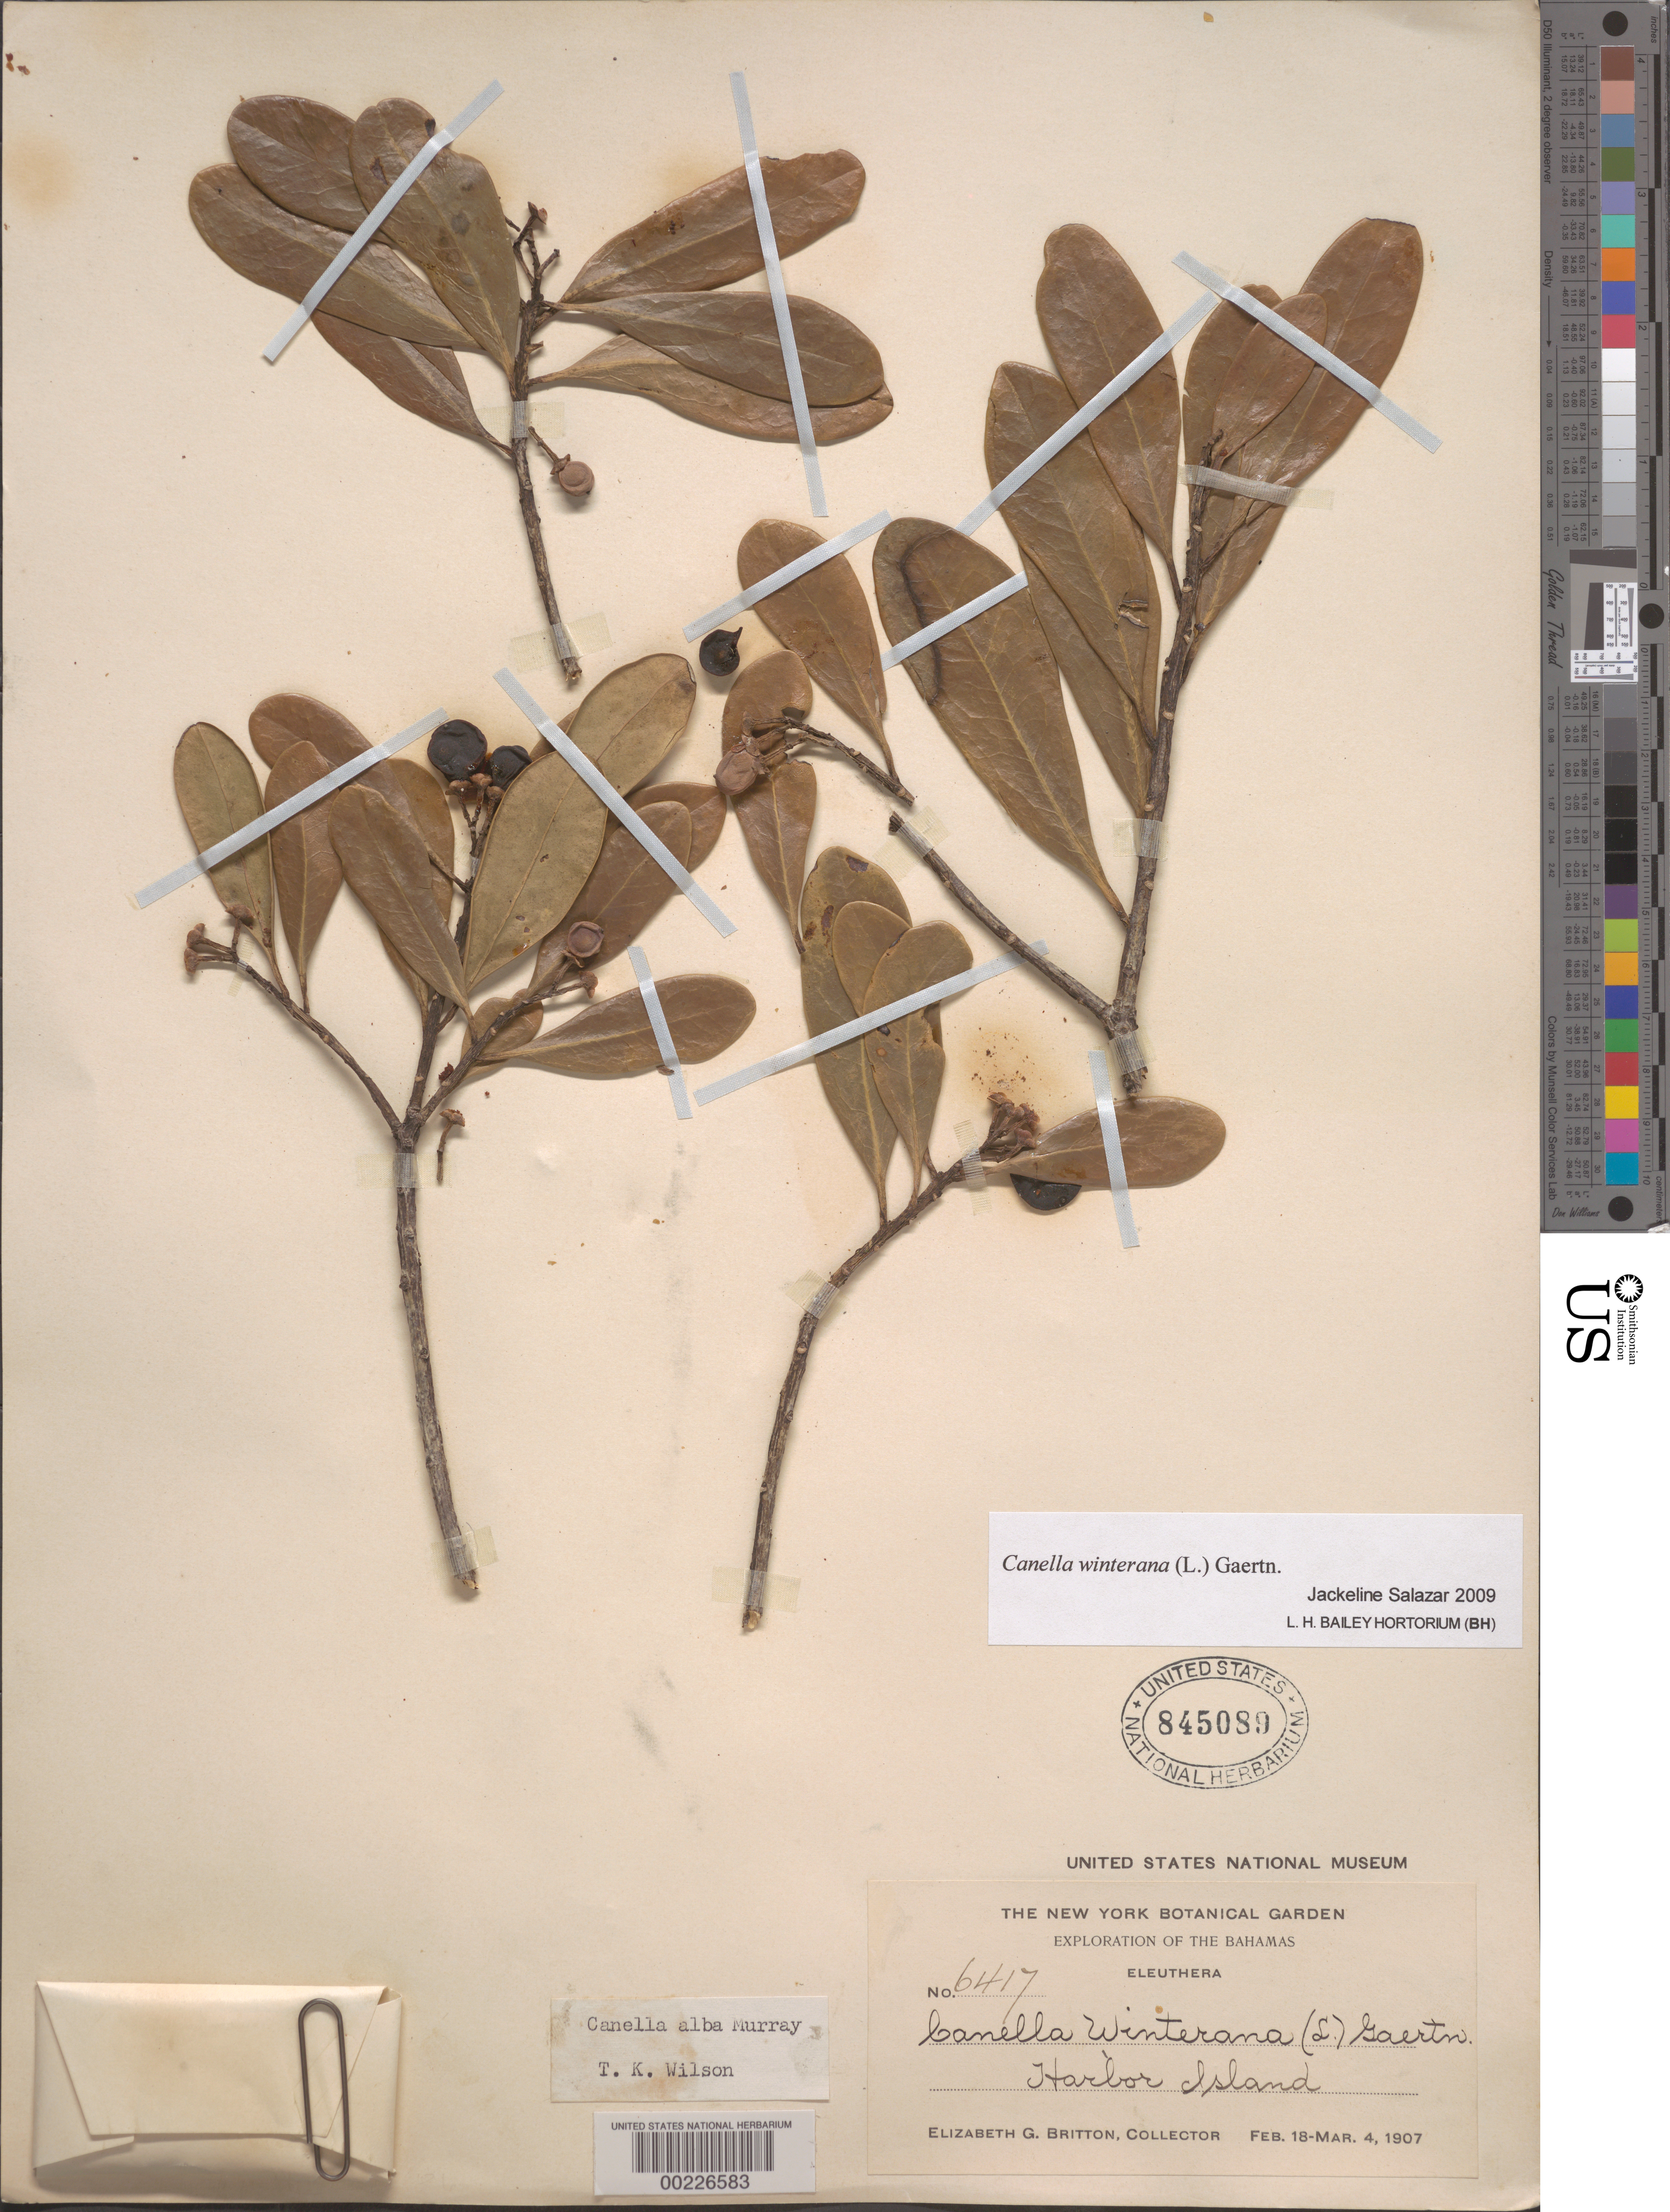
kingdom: Plantae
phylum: Tracheophyta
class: Magnoliopsida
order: Canellales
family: Canellaceae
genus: Canella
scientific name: Canella winterana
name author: (L.) Gaertn.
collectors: E. G. Britton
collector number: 6417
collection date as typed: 04 Mar 1907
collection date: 1907-03-04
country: Bahamas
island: Eleuthera Island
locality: Harbor island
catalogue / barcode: US 845089